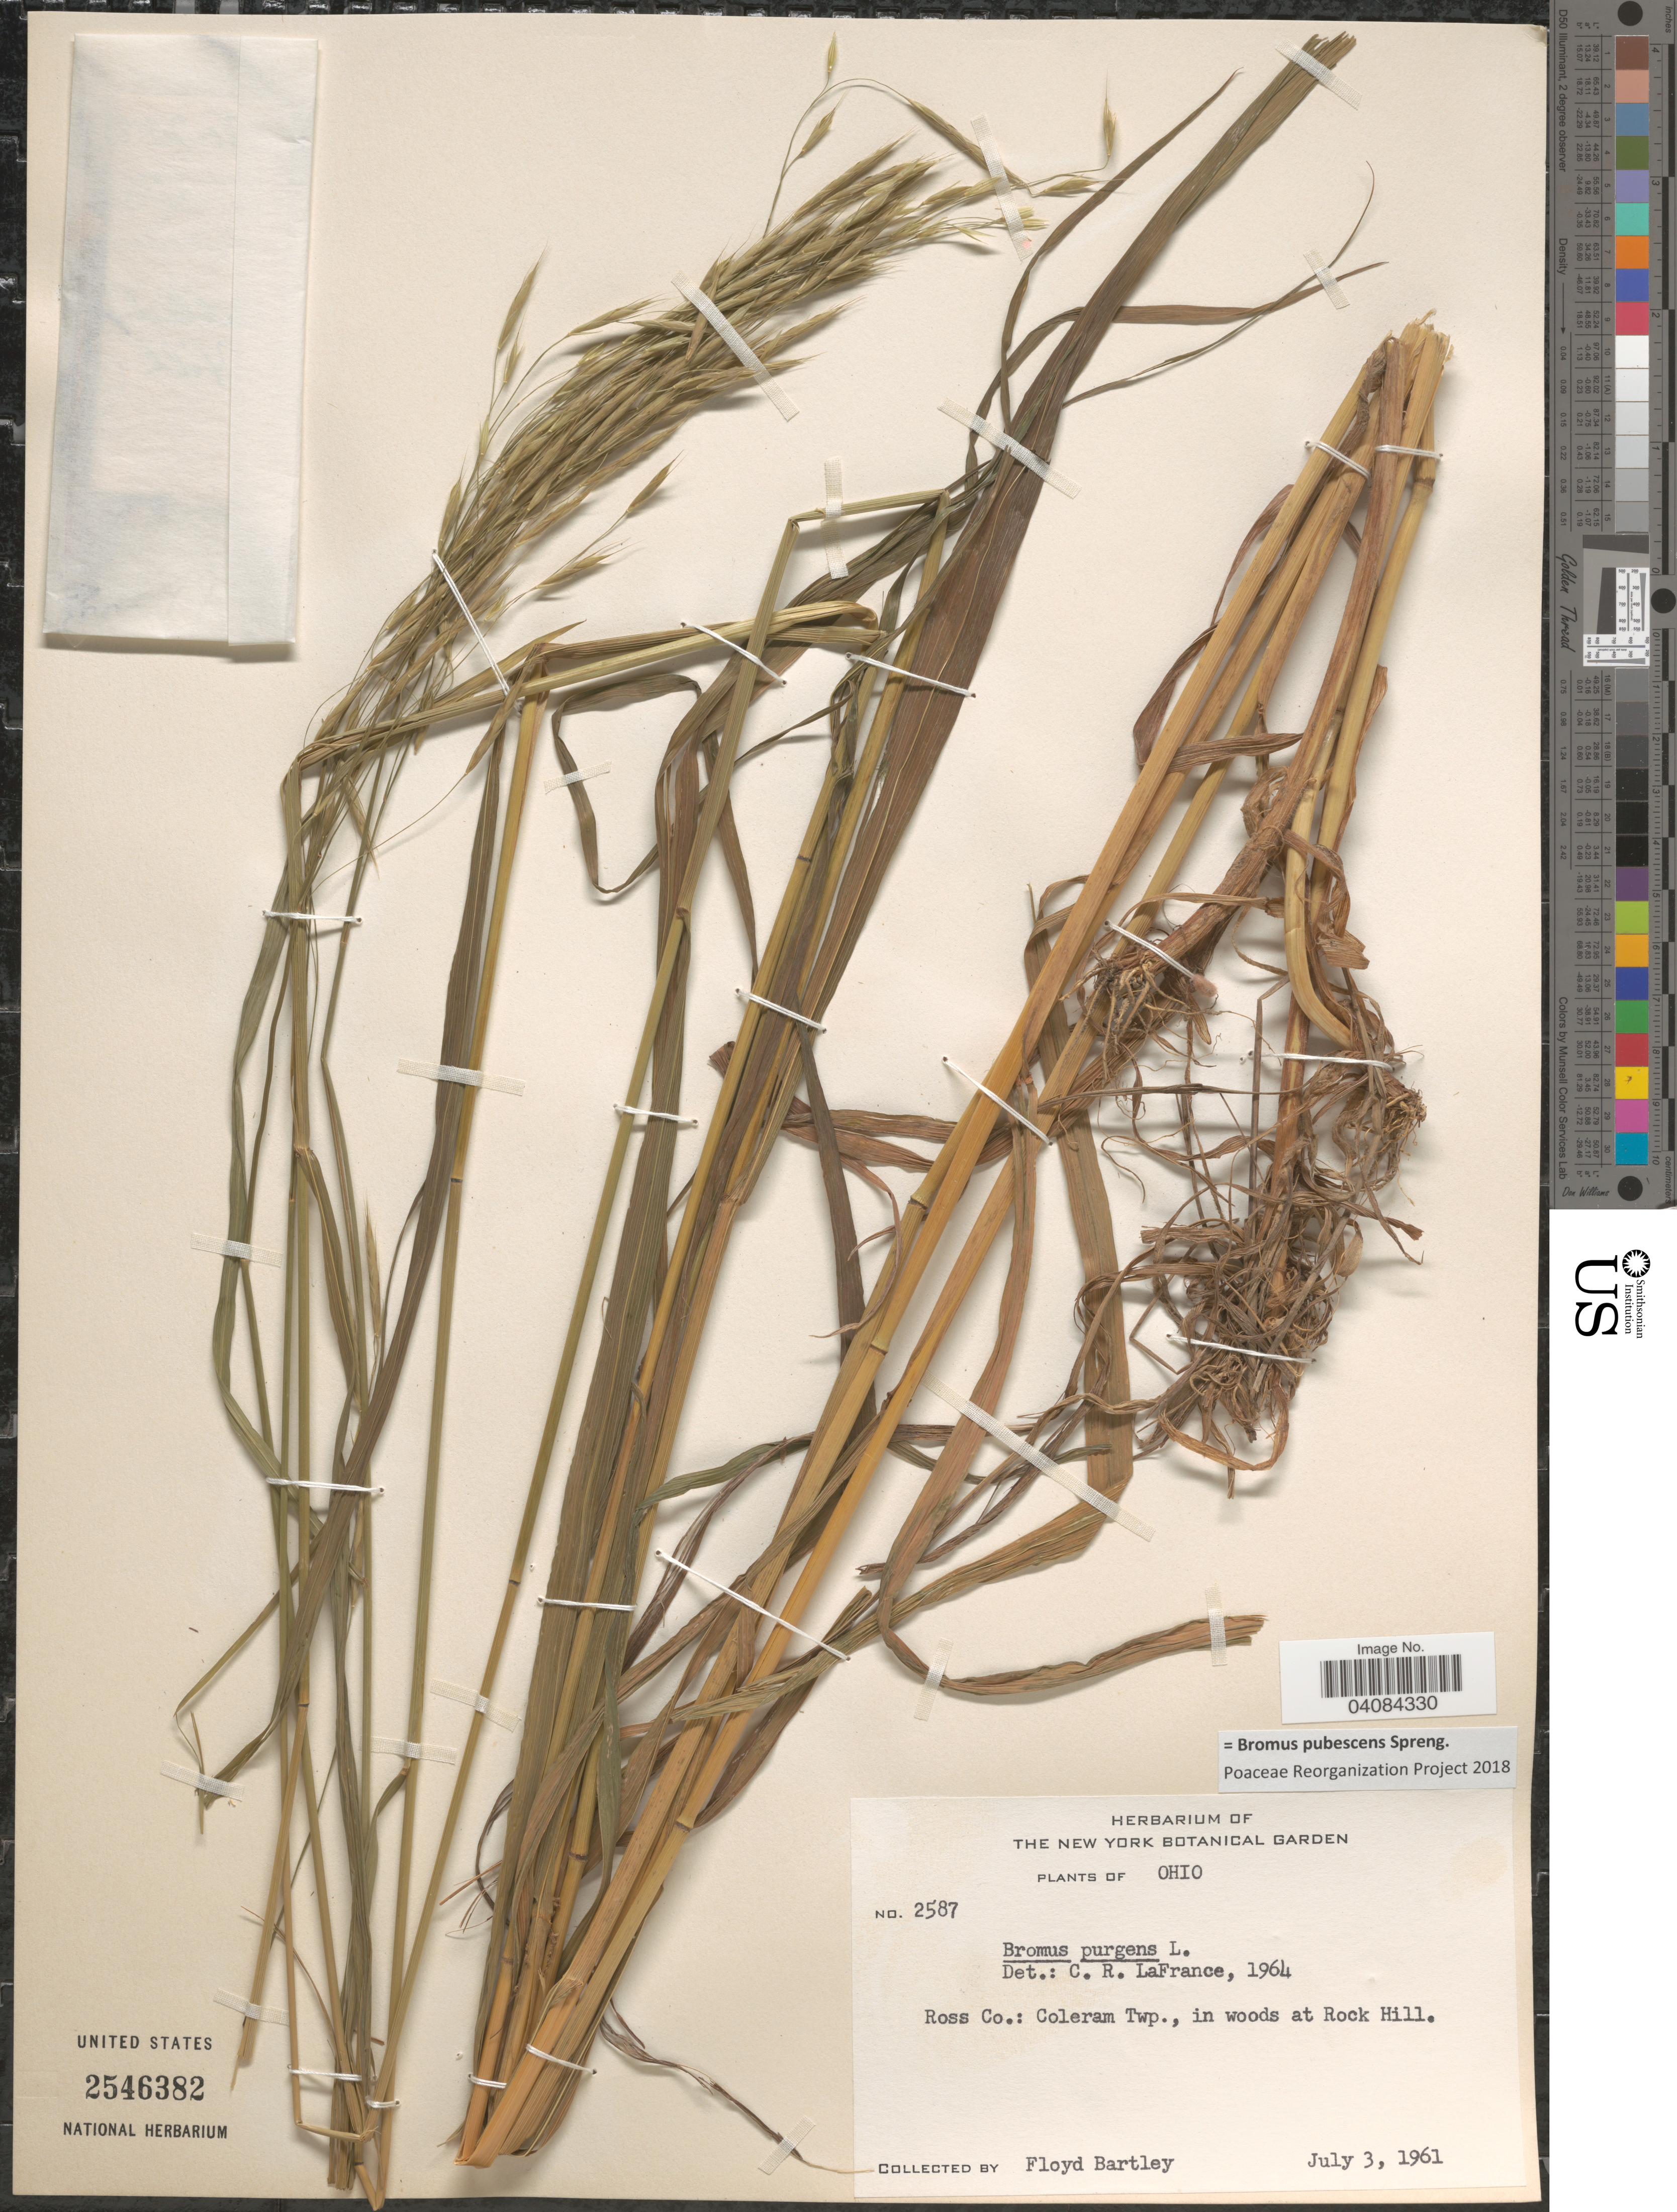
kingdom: Plantae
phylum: Tracheophyta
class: Liliopsida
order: Poales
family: Poaceae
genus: Bromus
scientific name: Bromus pubescens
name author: Muhl. ex Willd.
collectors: F. Bartley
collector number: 2587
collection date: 1961-07-03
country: United States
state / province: Ohio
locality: Ross Co.: Colearm Twp, in woods at Rock Hill.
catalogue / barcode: US 2546382